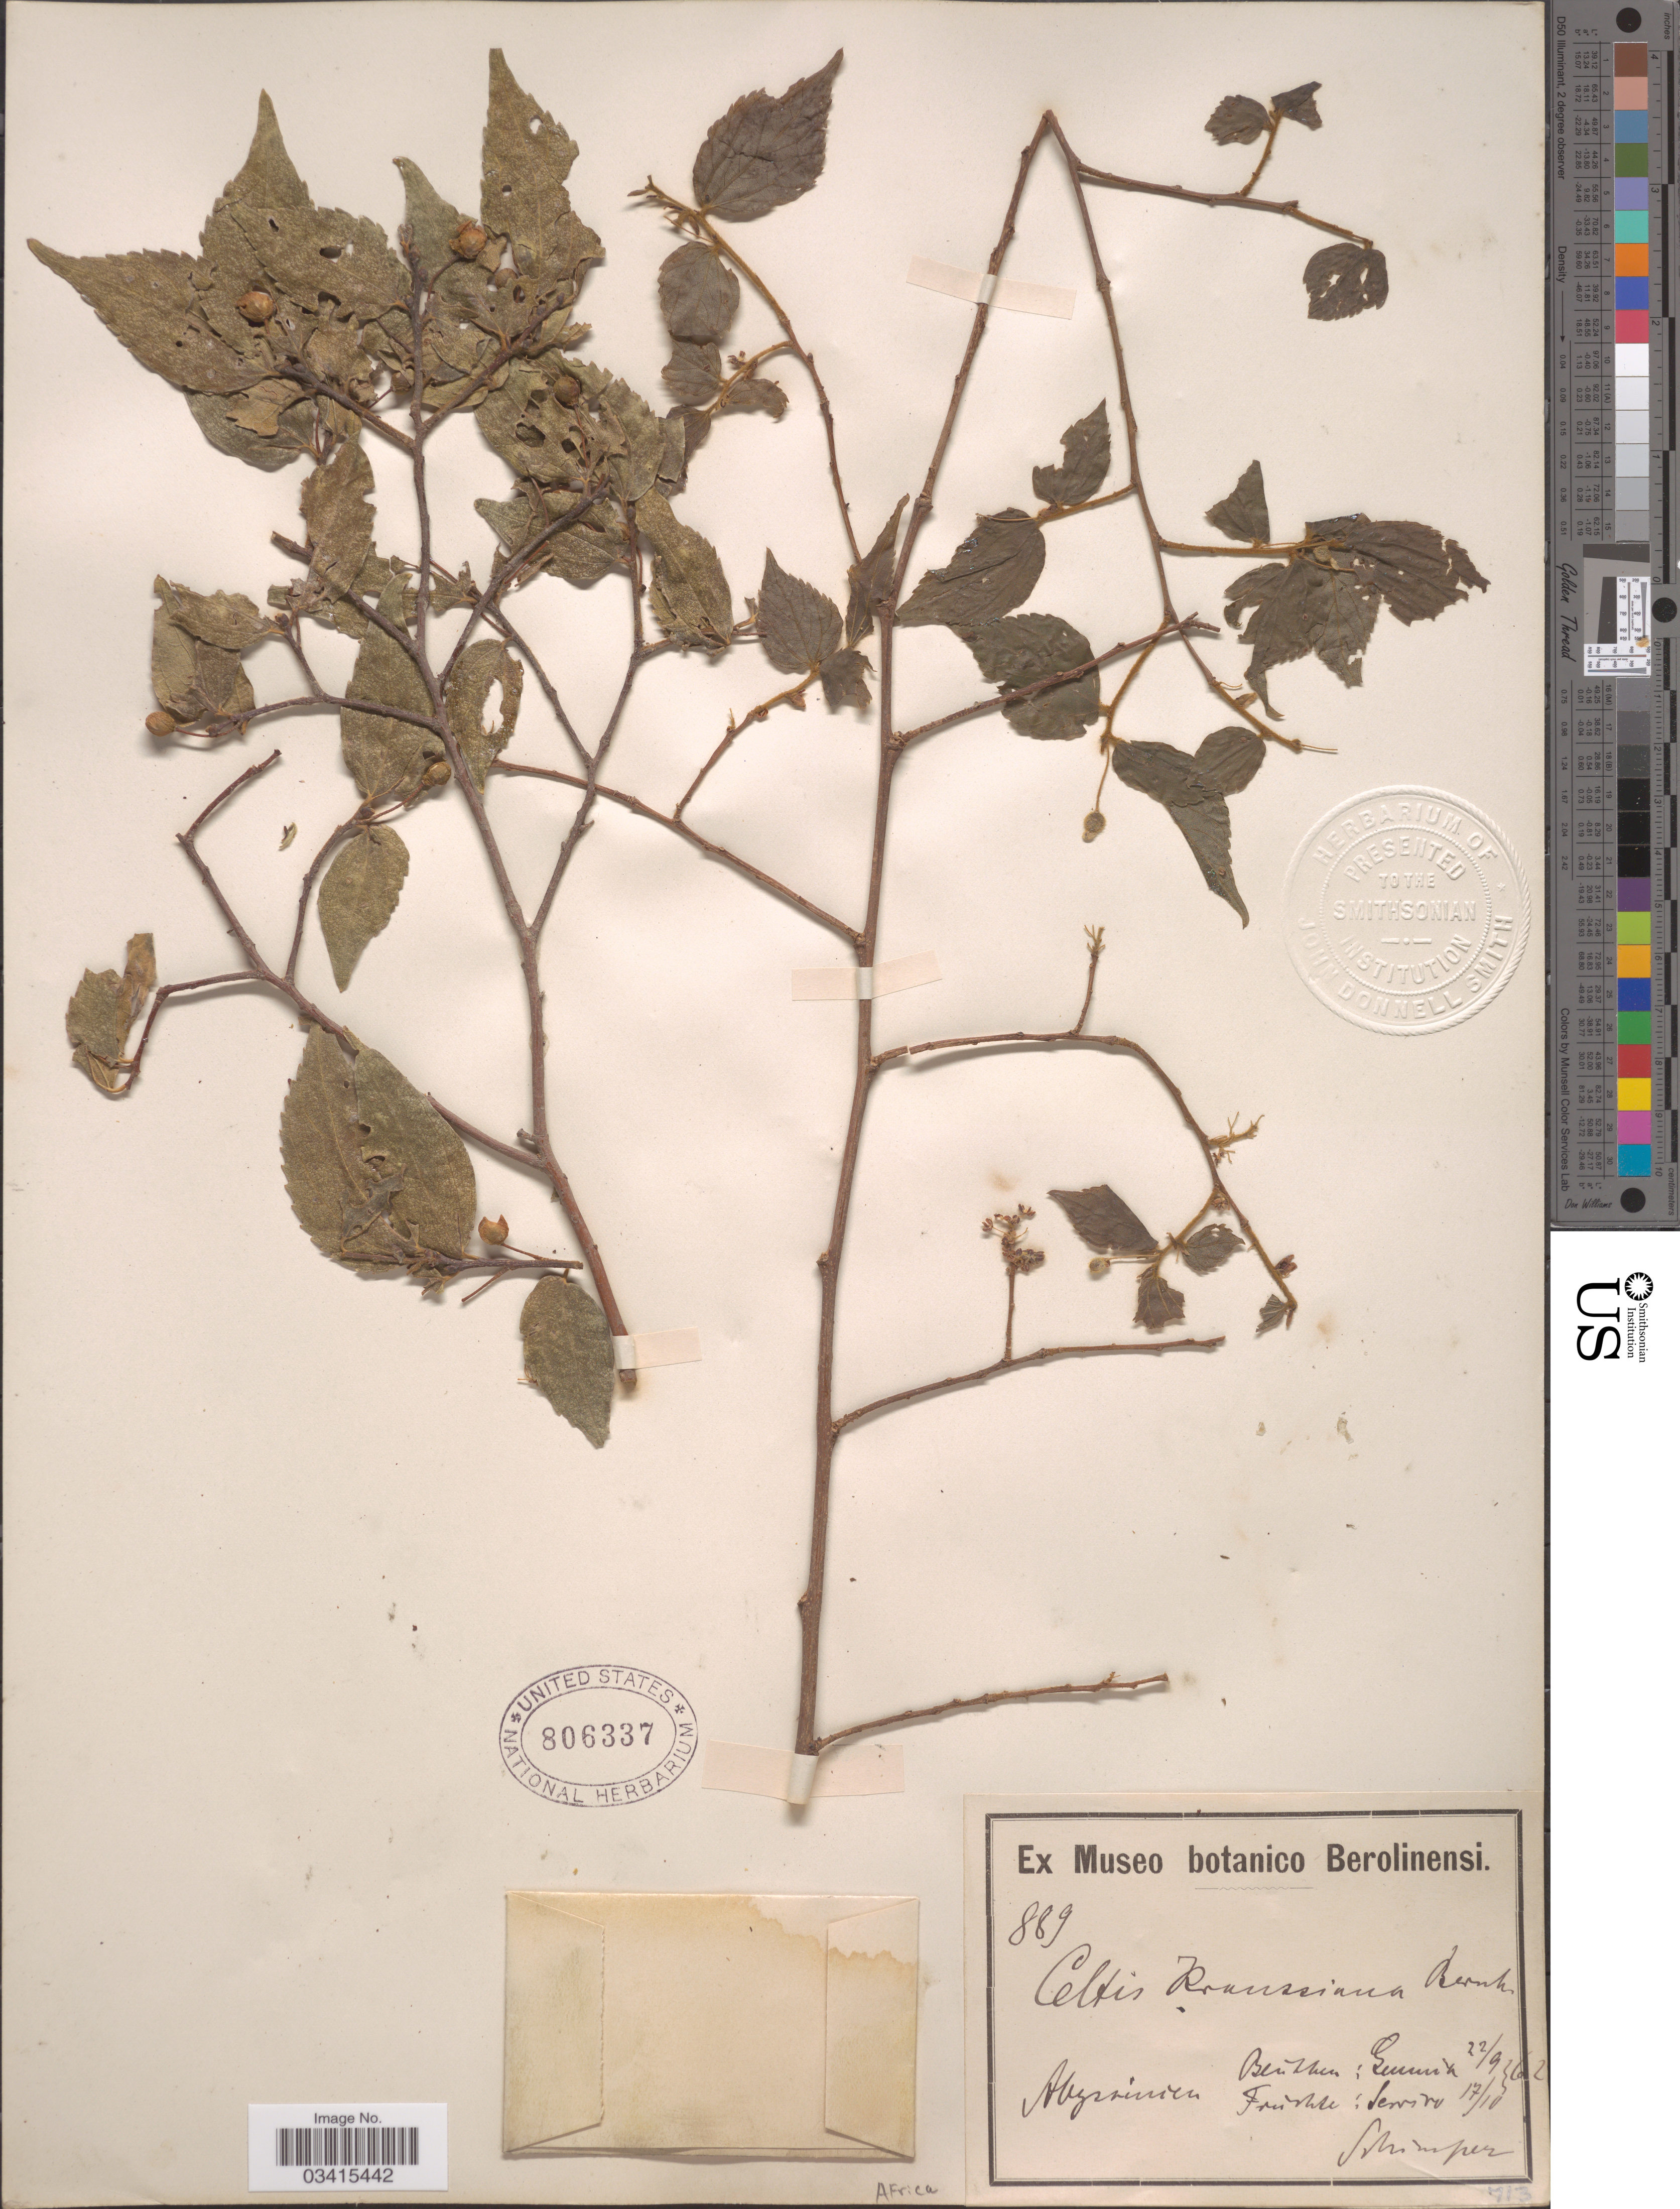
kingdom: Plantae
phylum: Tracheophyta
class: Magnoliopsida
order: Rosales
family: Cannabaceae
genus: Celtis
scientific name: Celtis kraussiana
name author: Bernh.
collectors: -. Schimper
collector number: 889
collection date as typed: Transcribed d/m/y: 22/9/62 to 17/10/62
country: Ethiopia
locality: Abyssiniae. Gunnen. Sewiro. [interpreted]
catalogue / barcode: US 806337